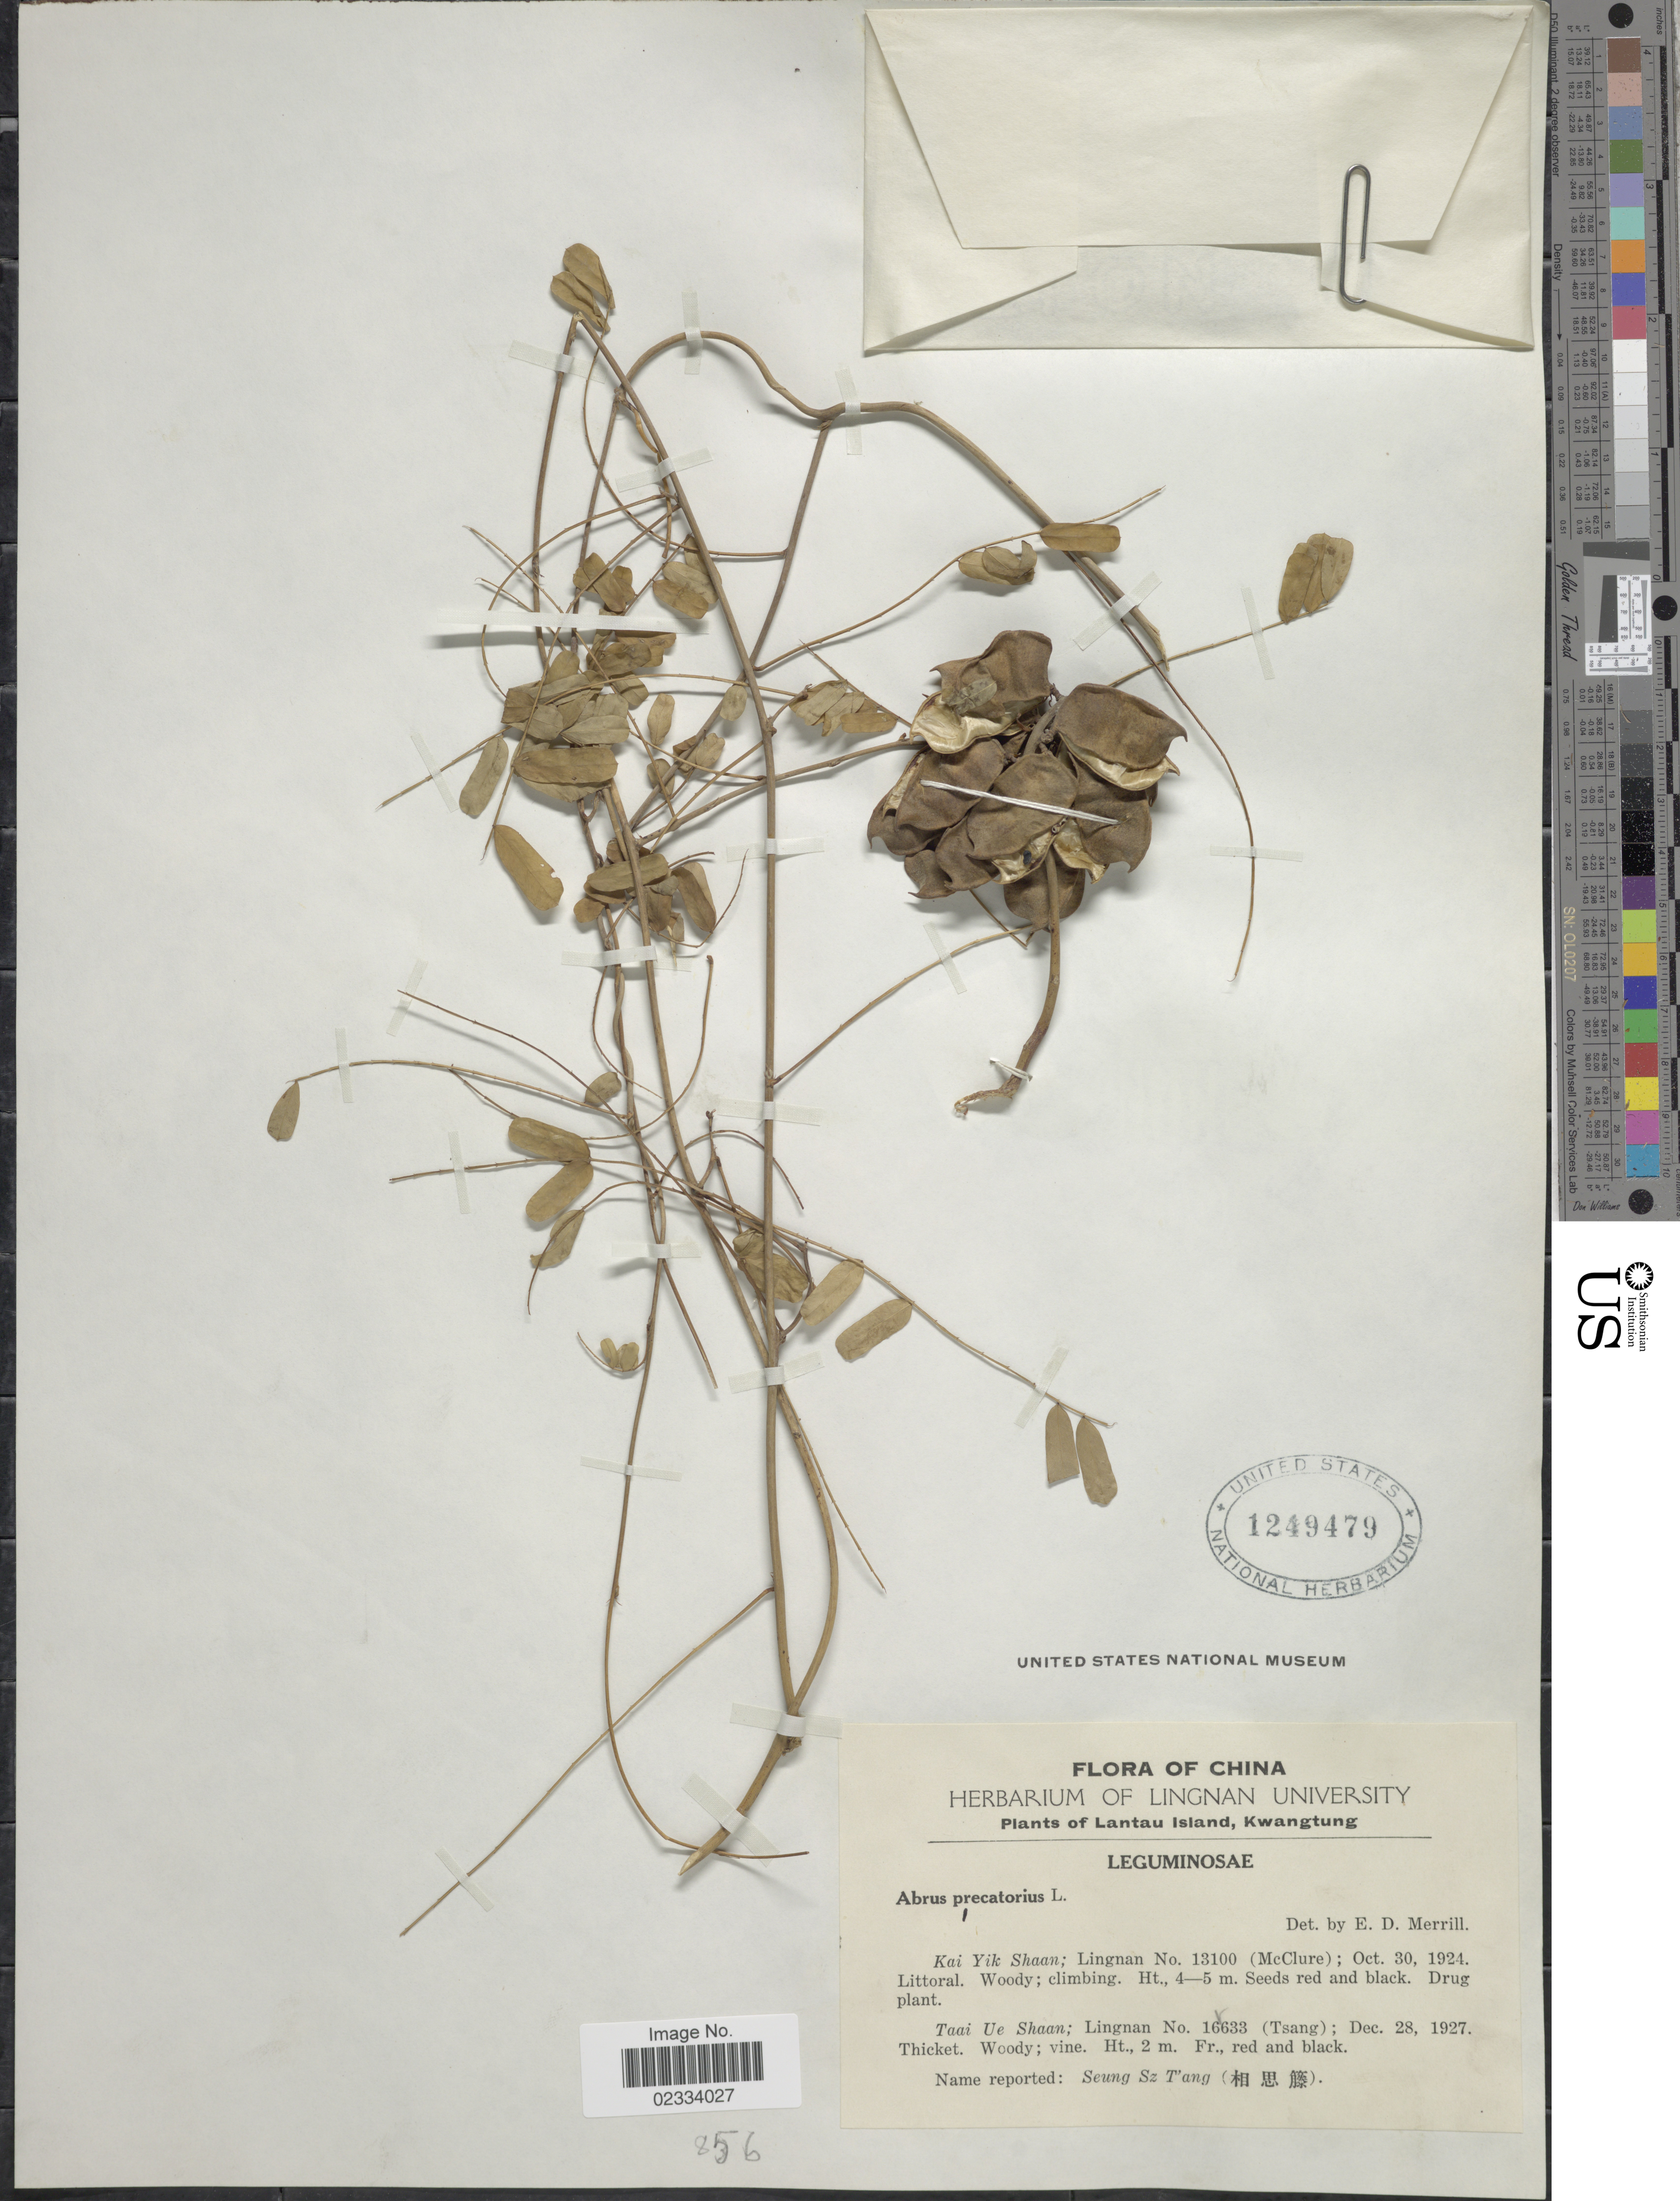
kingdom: Plantae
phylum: Tracheophyta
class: Magnoliopsida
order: Fabales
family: Fabaceae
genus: Abrus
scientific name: Abrus precatorius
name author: L.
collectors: McClure, --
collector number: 13100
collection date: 1924-10-30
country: China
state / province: Guangdong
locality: Lantau Island, Kwangtung. Kai Yik Shaan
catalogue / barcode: US 1249479